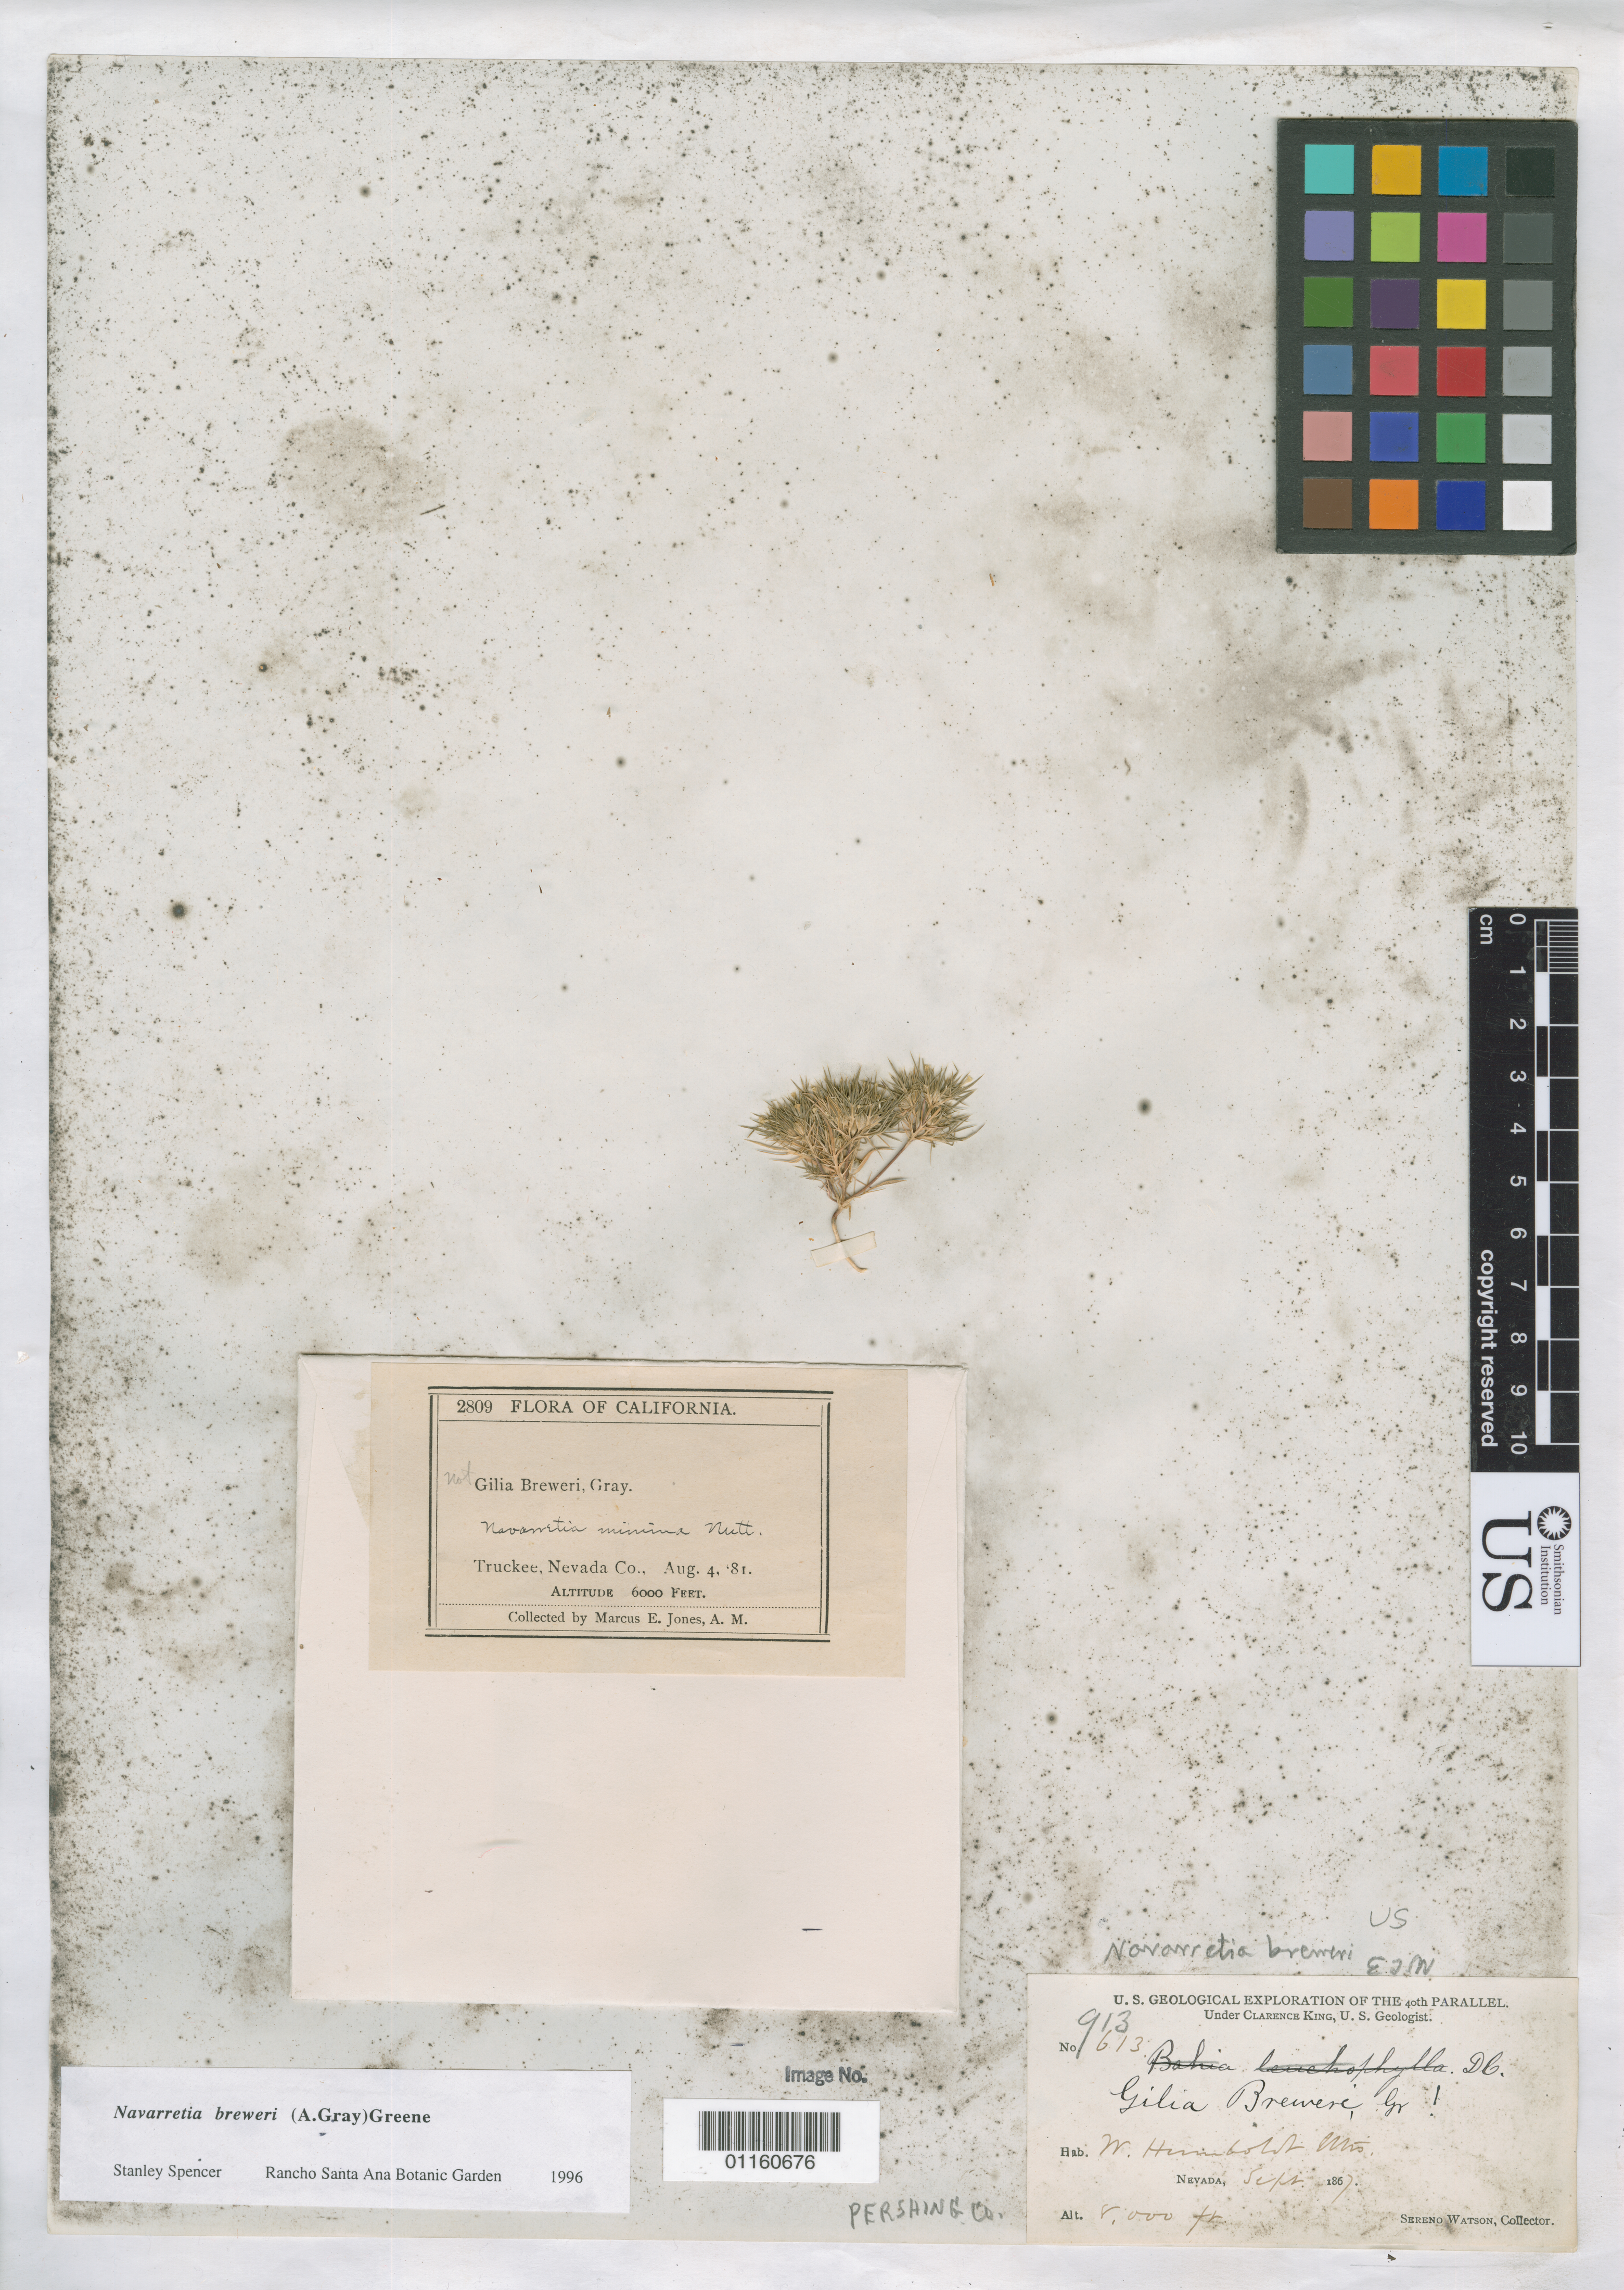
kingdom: Plantae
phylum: Tracheophyta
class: Magnoliopsida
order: Ericales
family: Polemoniaceae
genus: Navarretia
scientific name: Navarretia breweri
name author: (A. Gray) Greene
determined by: Spencer, S. C.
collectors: S. Watson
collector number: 613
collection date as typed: Sep 1867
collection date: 1867-09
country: United States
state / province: Nevada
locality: W. Humboldt Mts.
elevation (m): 2438